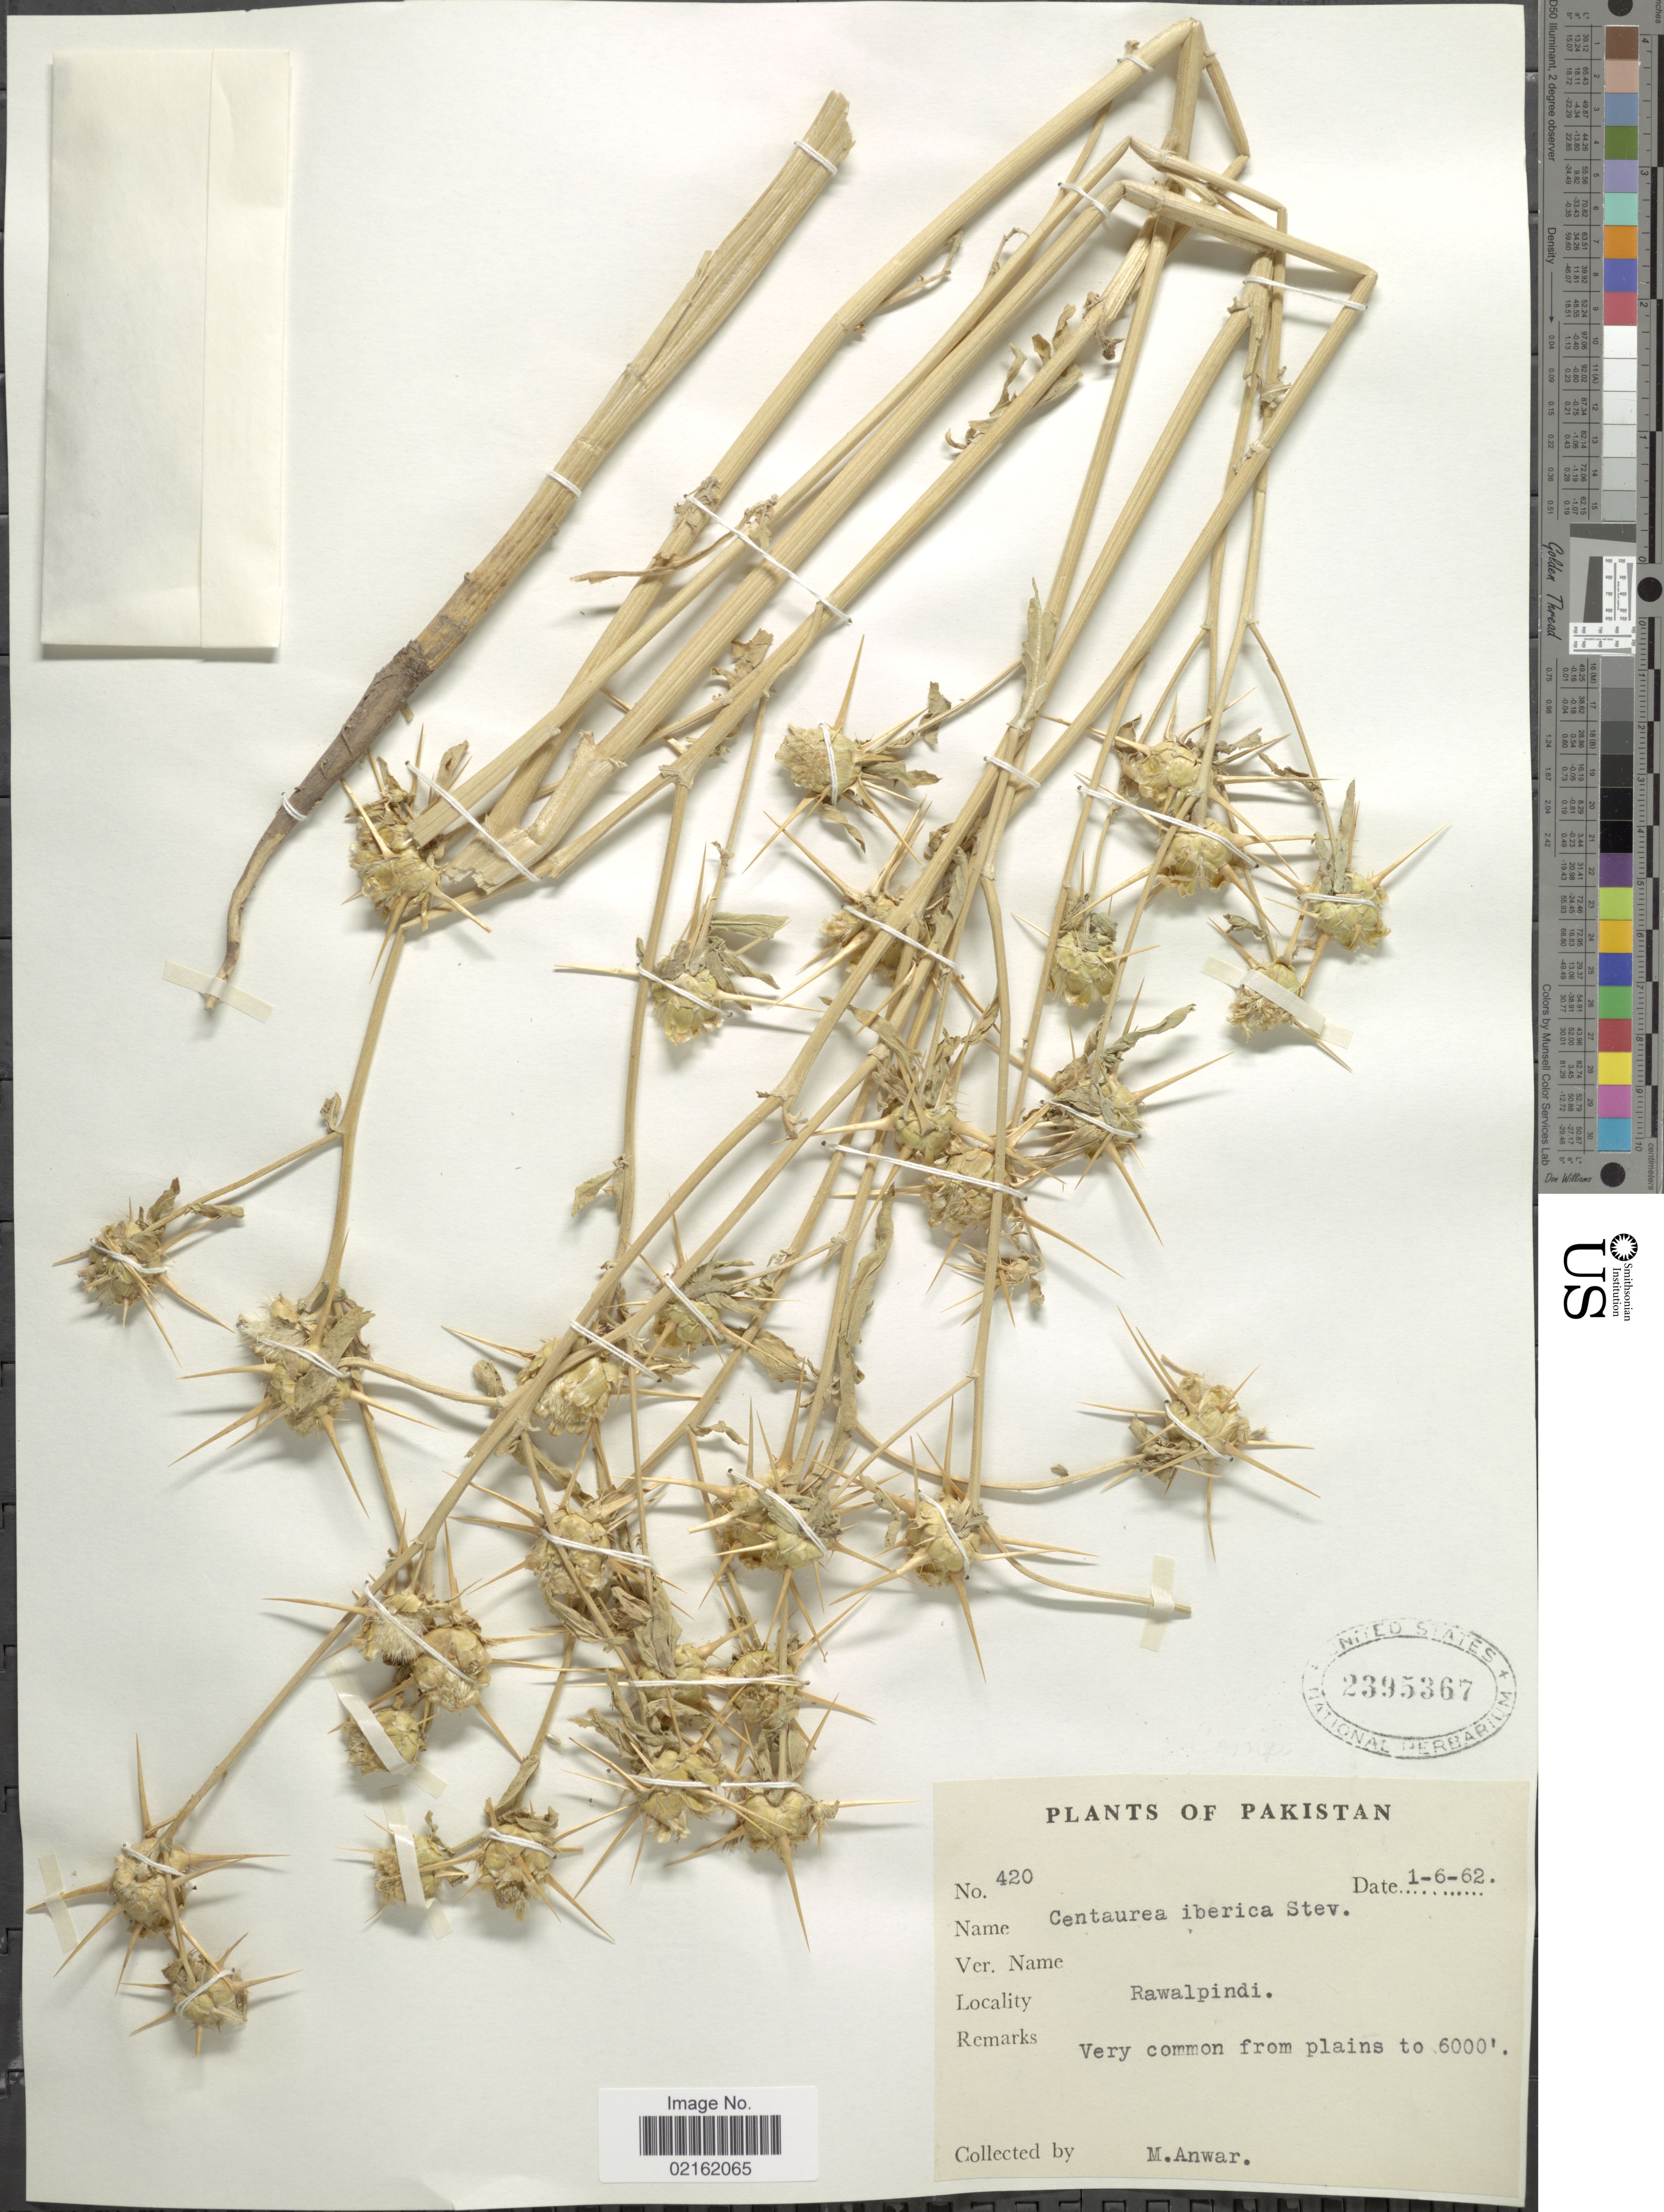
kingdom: Plantae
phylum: Tracheophyta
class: Magnoliopsida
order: Asterales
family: Asteraceae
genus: Centaurea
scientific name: Centaurea intricata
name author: Boiss.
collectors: M. Anwar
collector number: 420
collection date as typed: Transcribed d/m/y: 1/6/62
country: Pakistan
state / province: Punjab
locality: Rawalpindi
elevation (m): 1829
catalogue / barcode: US 2395367